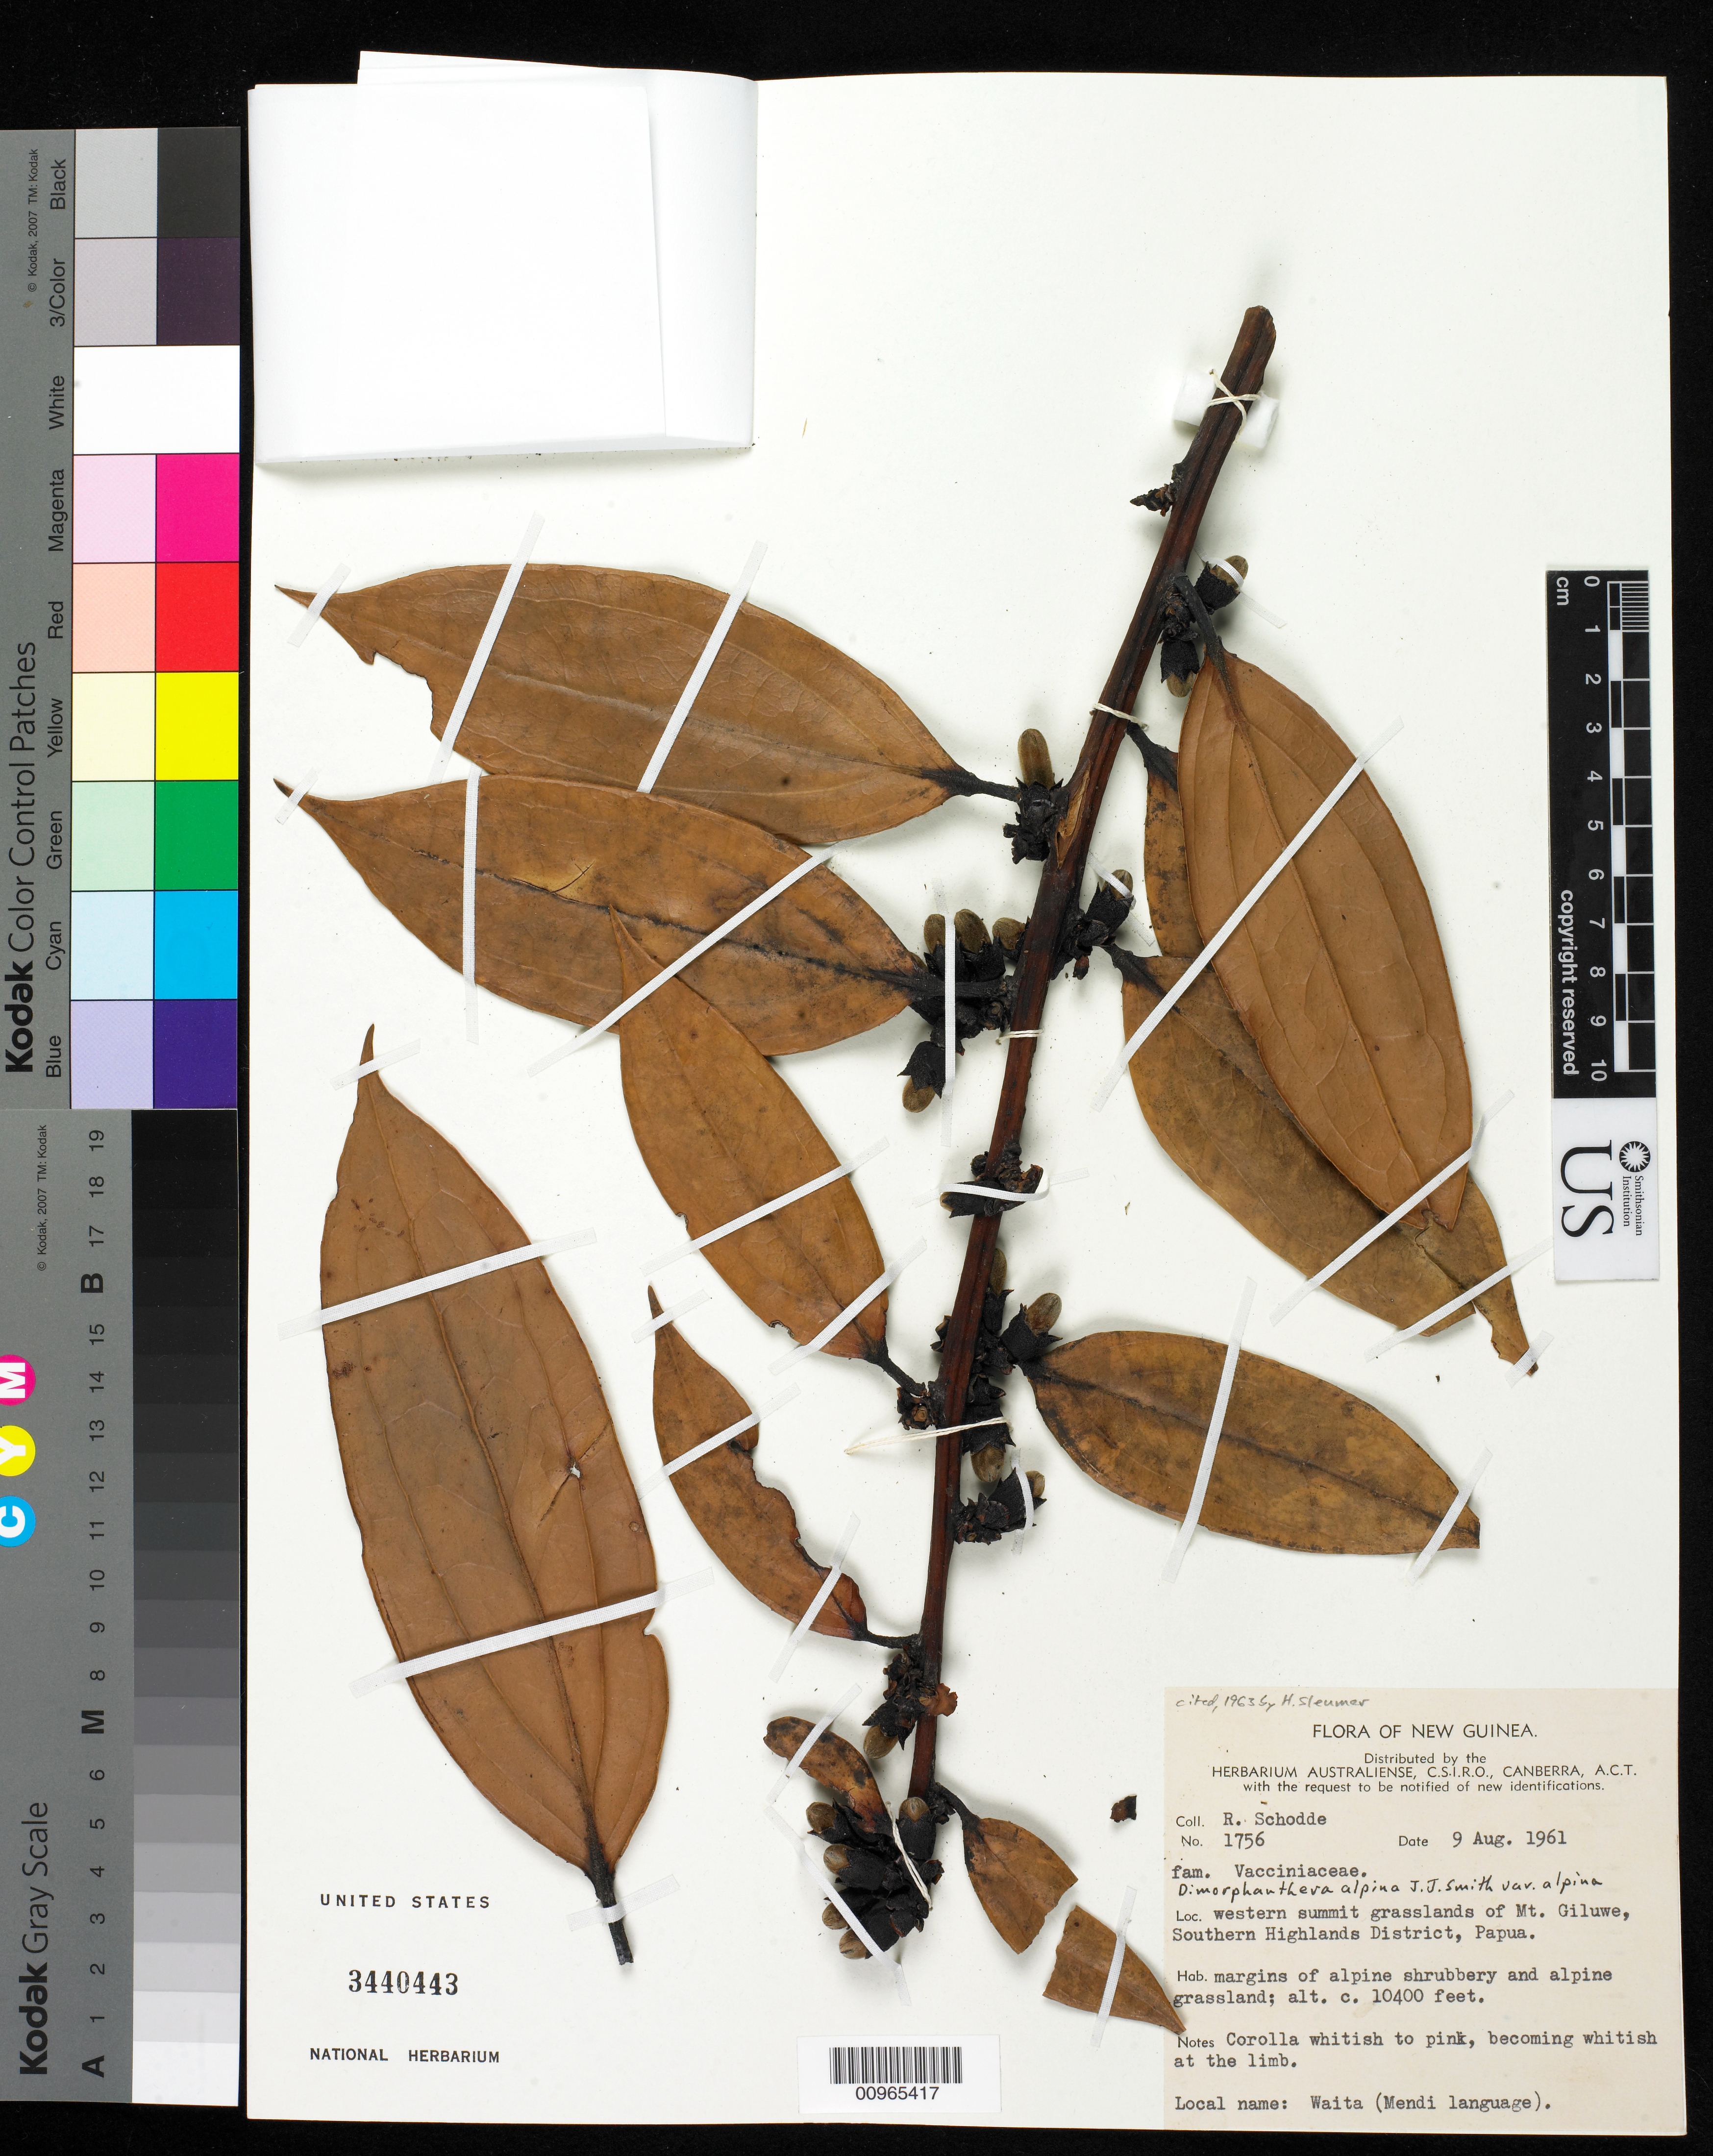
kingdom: Plantae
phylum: Tracheophyta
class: Magnoliopsida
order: Ericales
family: Ericaceae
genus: Dimorphanthera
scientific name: Dimorphanthera alpina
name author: J.J. Sm.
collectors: R. Schodde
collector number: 1756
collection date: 1961-08-09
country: Papua New Guinea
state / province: Southern Highlands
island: New Guinea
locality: Western summit grasslands of Mt. Giluwe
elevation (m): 3170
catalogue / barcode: US 3440443